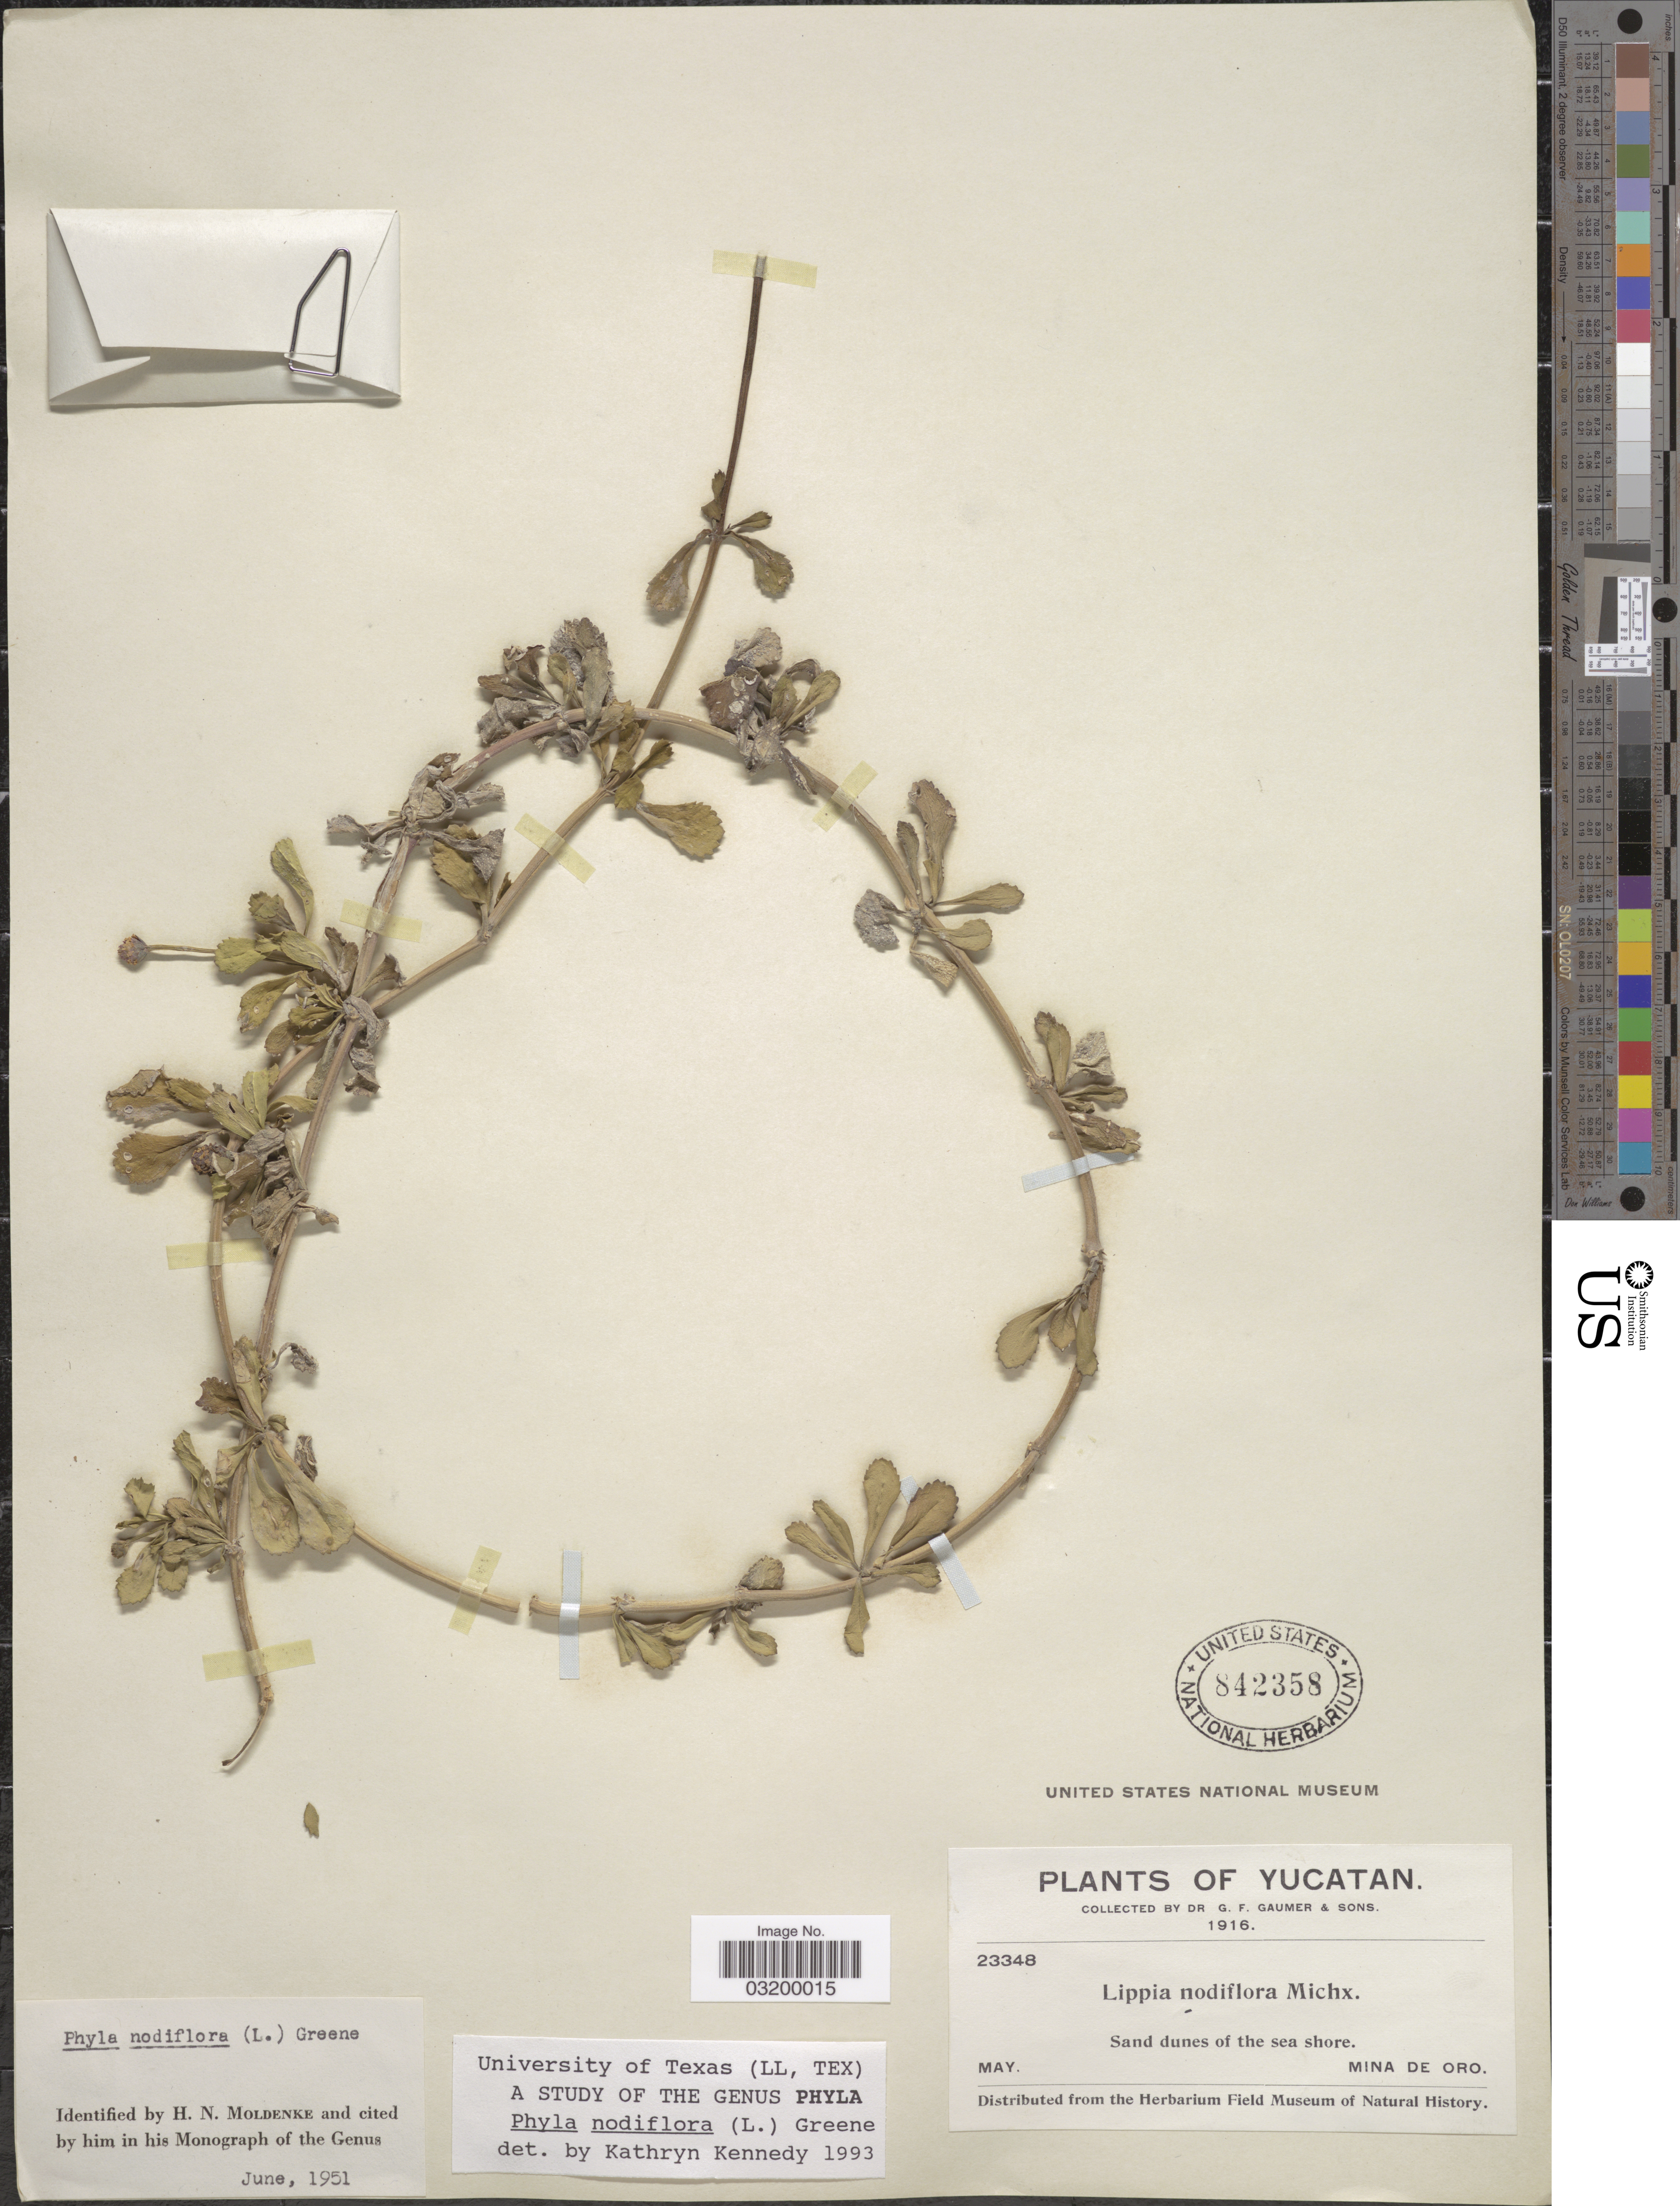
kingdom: Plantae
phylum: Tracheophyta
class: Magnoliopsida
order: Lamiales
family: Verbenaceae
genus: Phyla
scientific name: Phyla nodiflora var. nodiflora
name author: (L.) Greene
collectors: G. F. Gaumer & Sons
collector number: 23348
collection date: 1916-05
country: Mexico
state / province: Yucatán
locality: Mina de Oro.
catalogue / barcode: US 842358